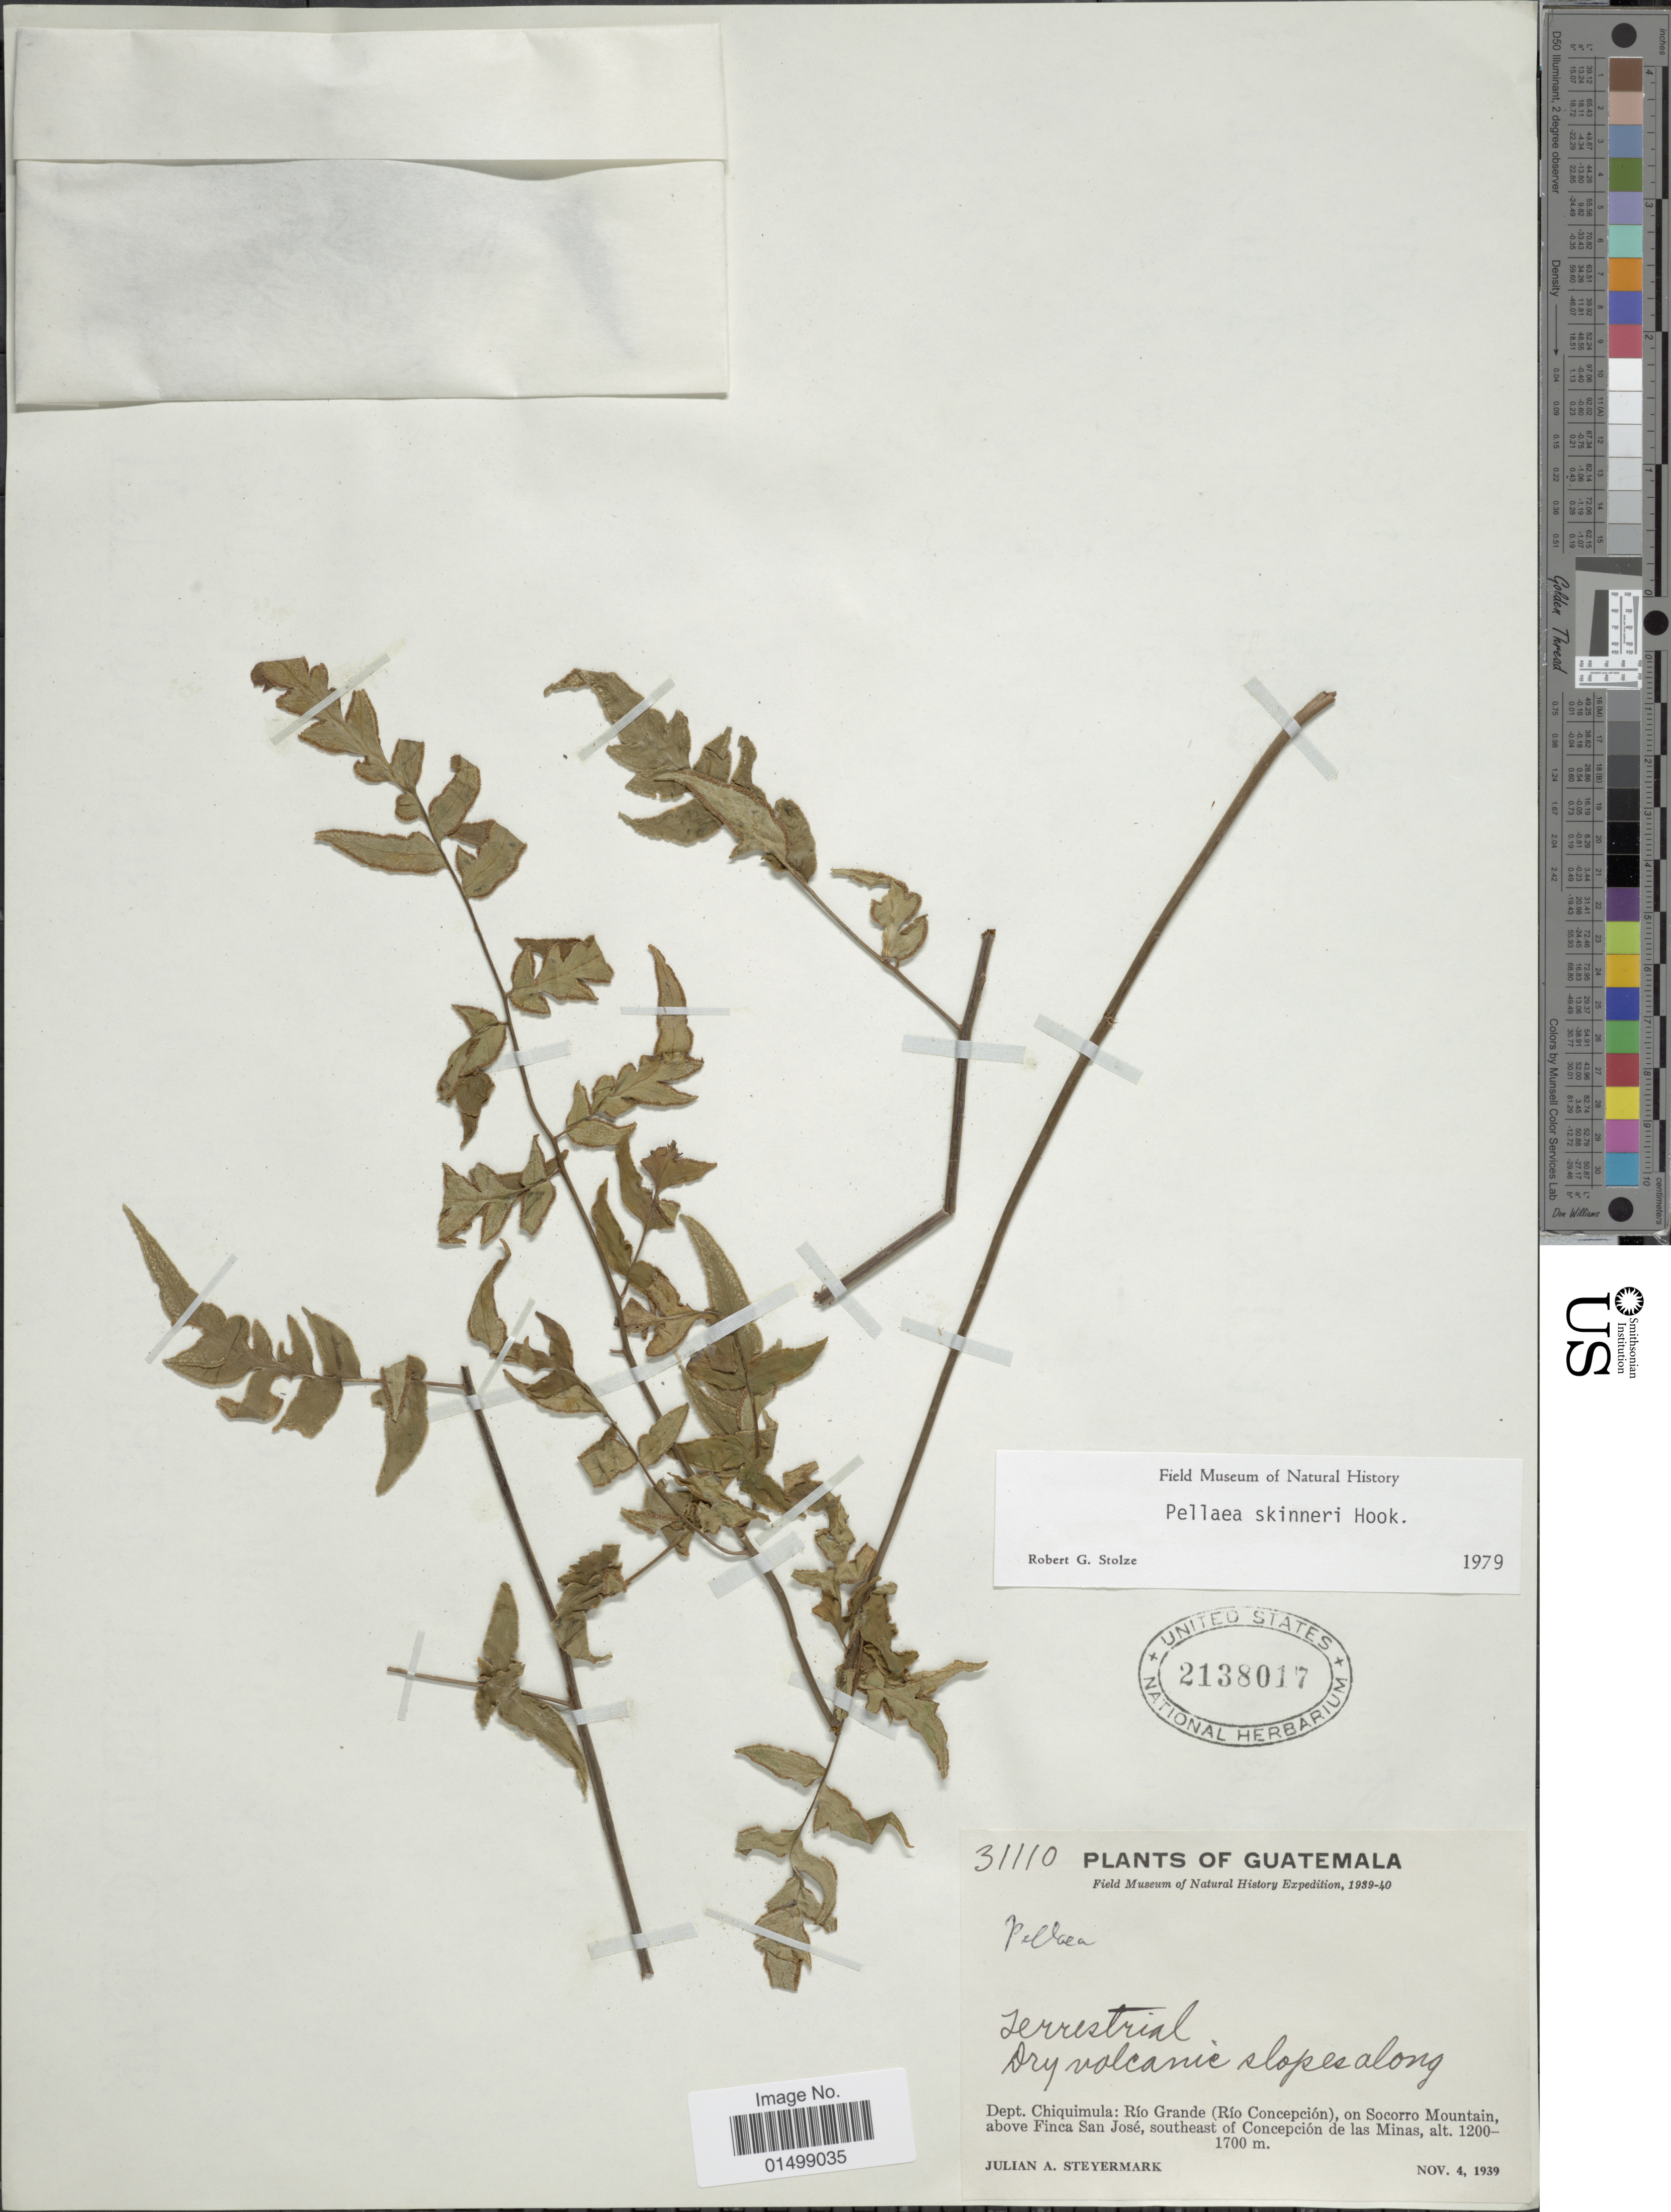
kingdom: Plantae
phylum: Tracheophyta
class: Polypodiopsida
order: Polypodiales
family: Pteridaceae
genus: Cheilanthes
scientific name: Cheilanthes skinneri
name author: (Hook.) T. Moore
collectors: J. Steyermark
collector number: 31110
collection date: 1939-11-04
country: Guatemala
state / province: Chiquimula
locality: Rio Grande (Rio Concepcion), on Socorro Mountain, above Finca San Jose, southeast of Concepcion de las Minas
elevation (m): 1200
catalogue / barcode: US 2137017